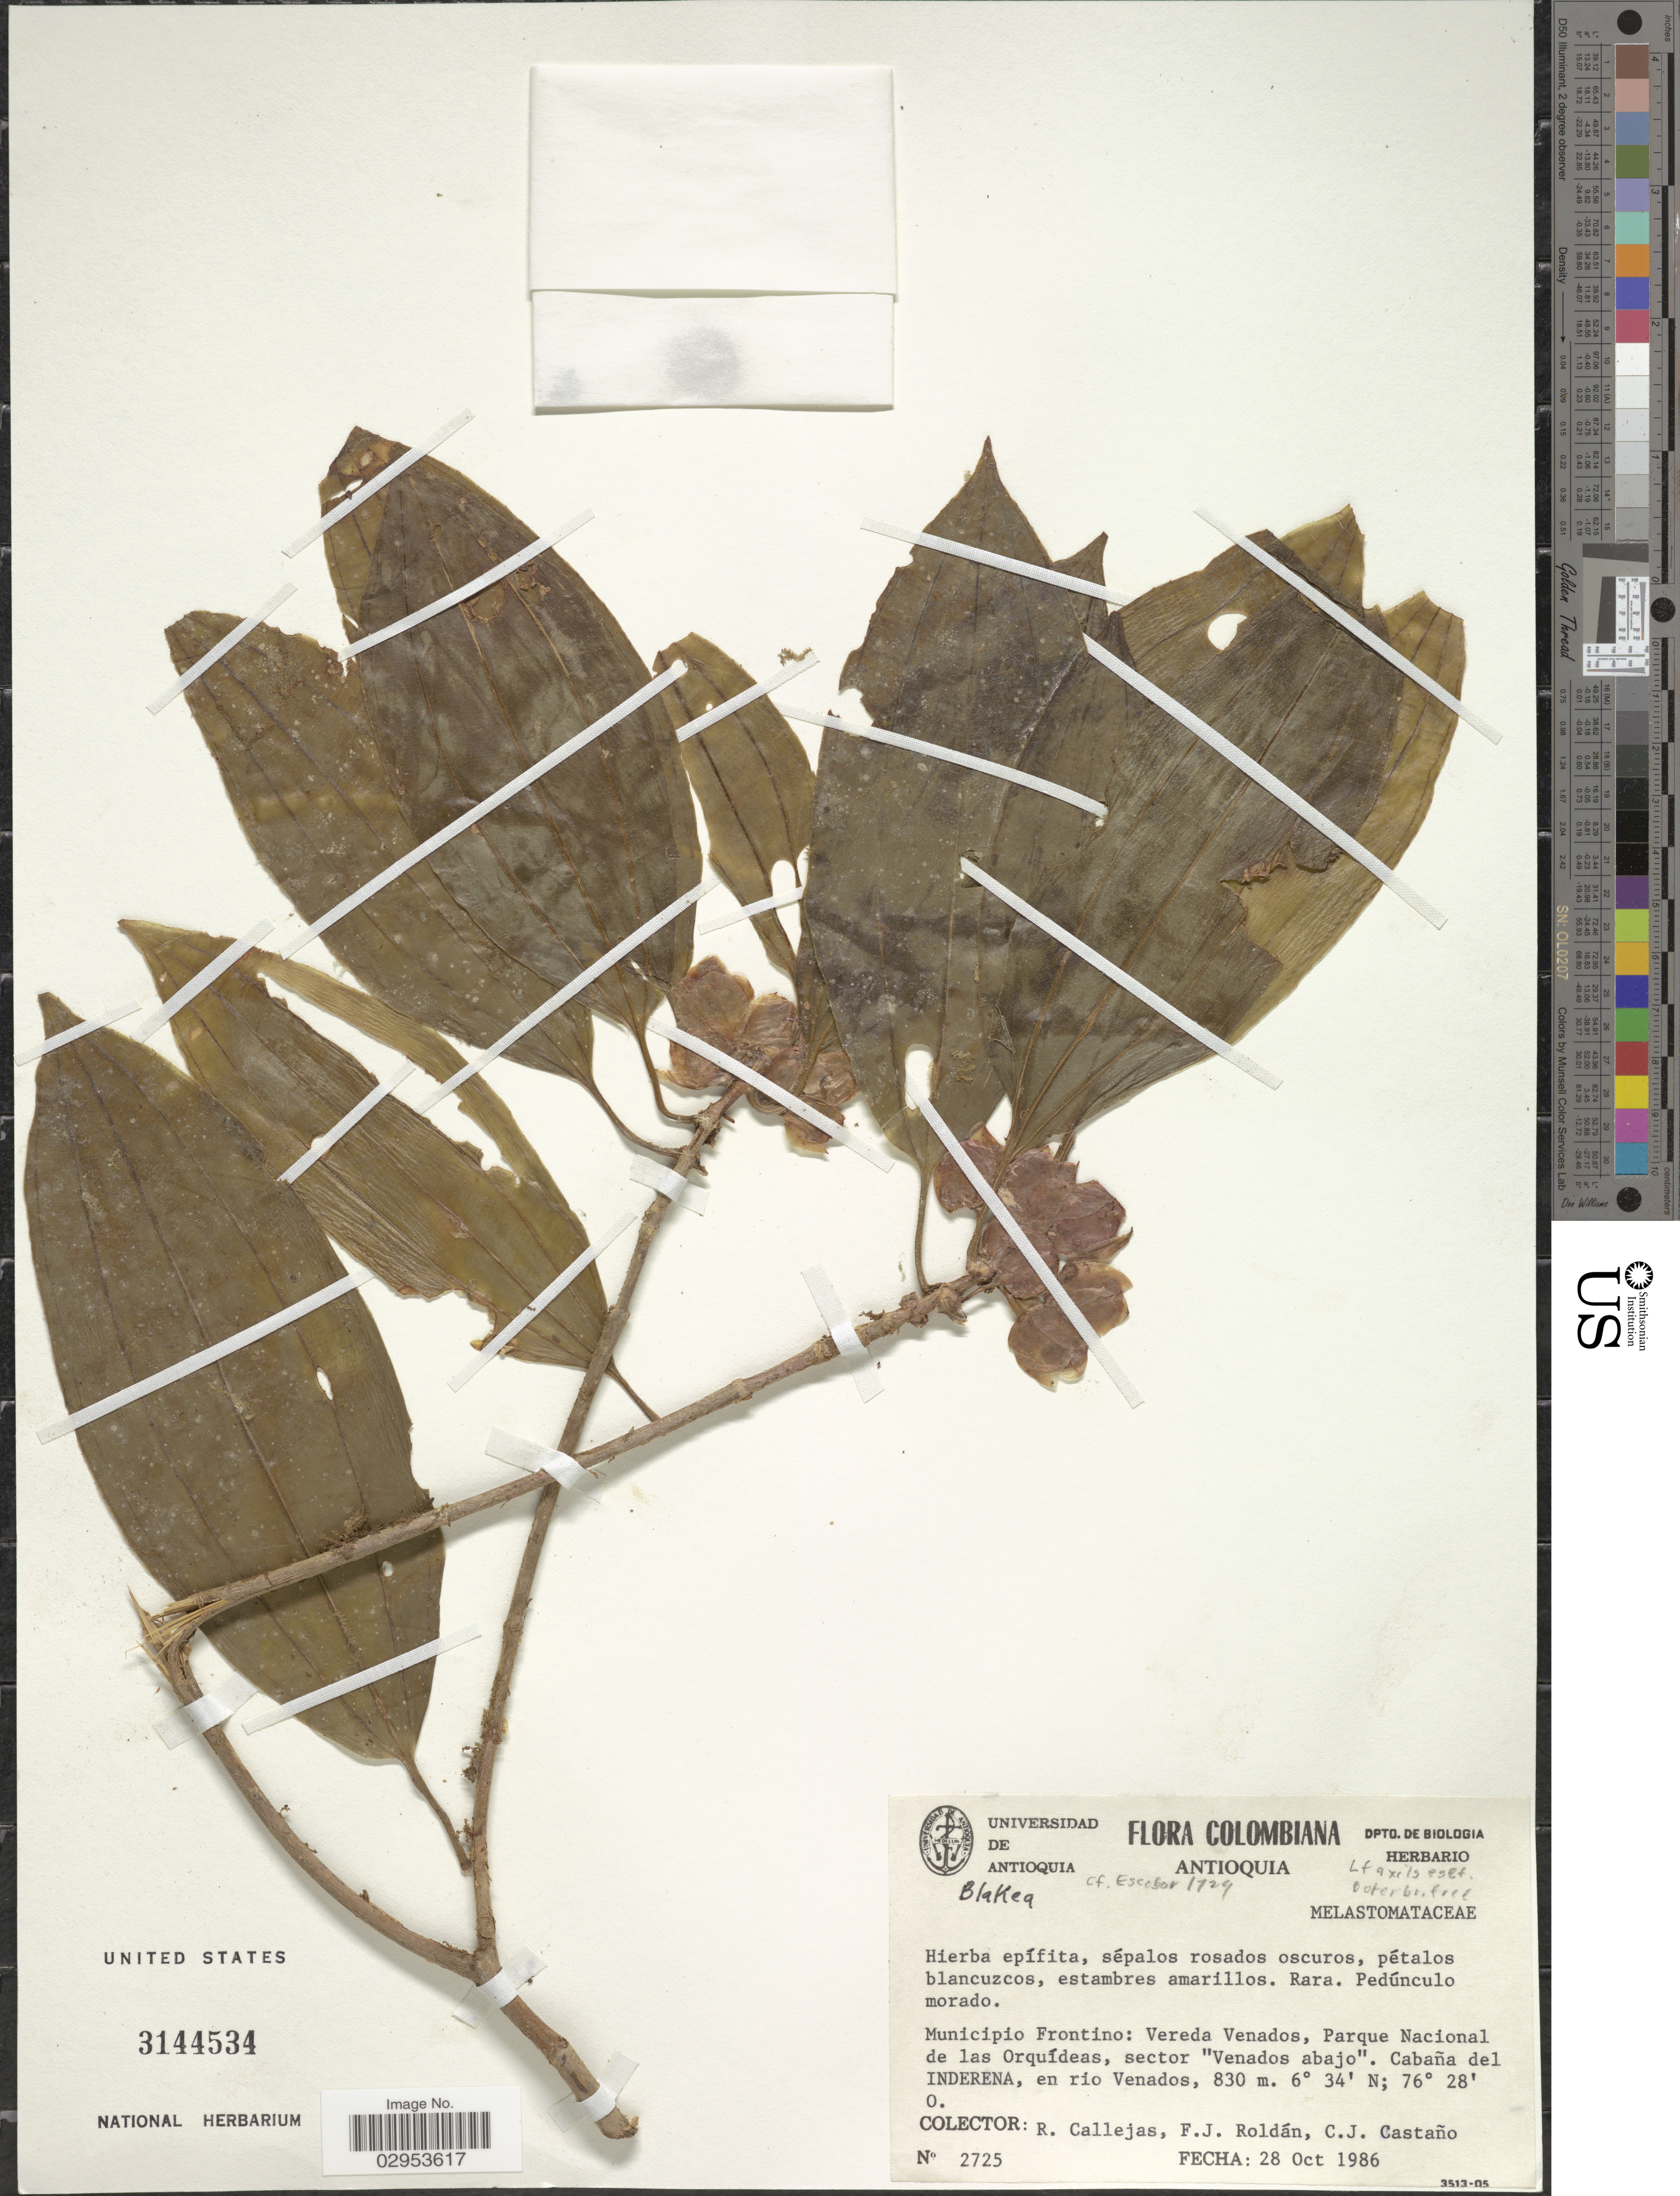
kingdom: Plantae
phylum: Tracheophyta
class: Magnoliopsida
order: Myrtales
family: Melastomataceae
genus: Blakea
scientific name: Blakea sp.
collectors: R. Callejas, F. J. Roldán & C. Castaño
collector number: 2725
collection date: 1986-10-28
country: Colombia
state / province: Antioquia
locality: Municipio Frontino: Vereda Venados, Parque Nacional de las Orquídeas, sector "Venados abajo". Cabaña del Inderena, en rio Venados.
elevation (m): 830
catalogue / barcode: US 3144534